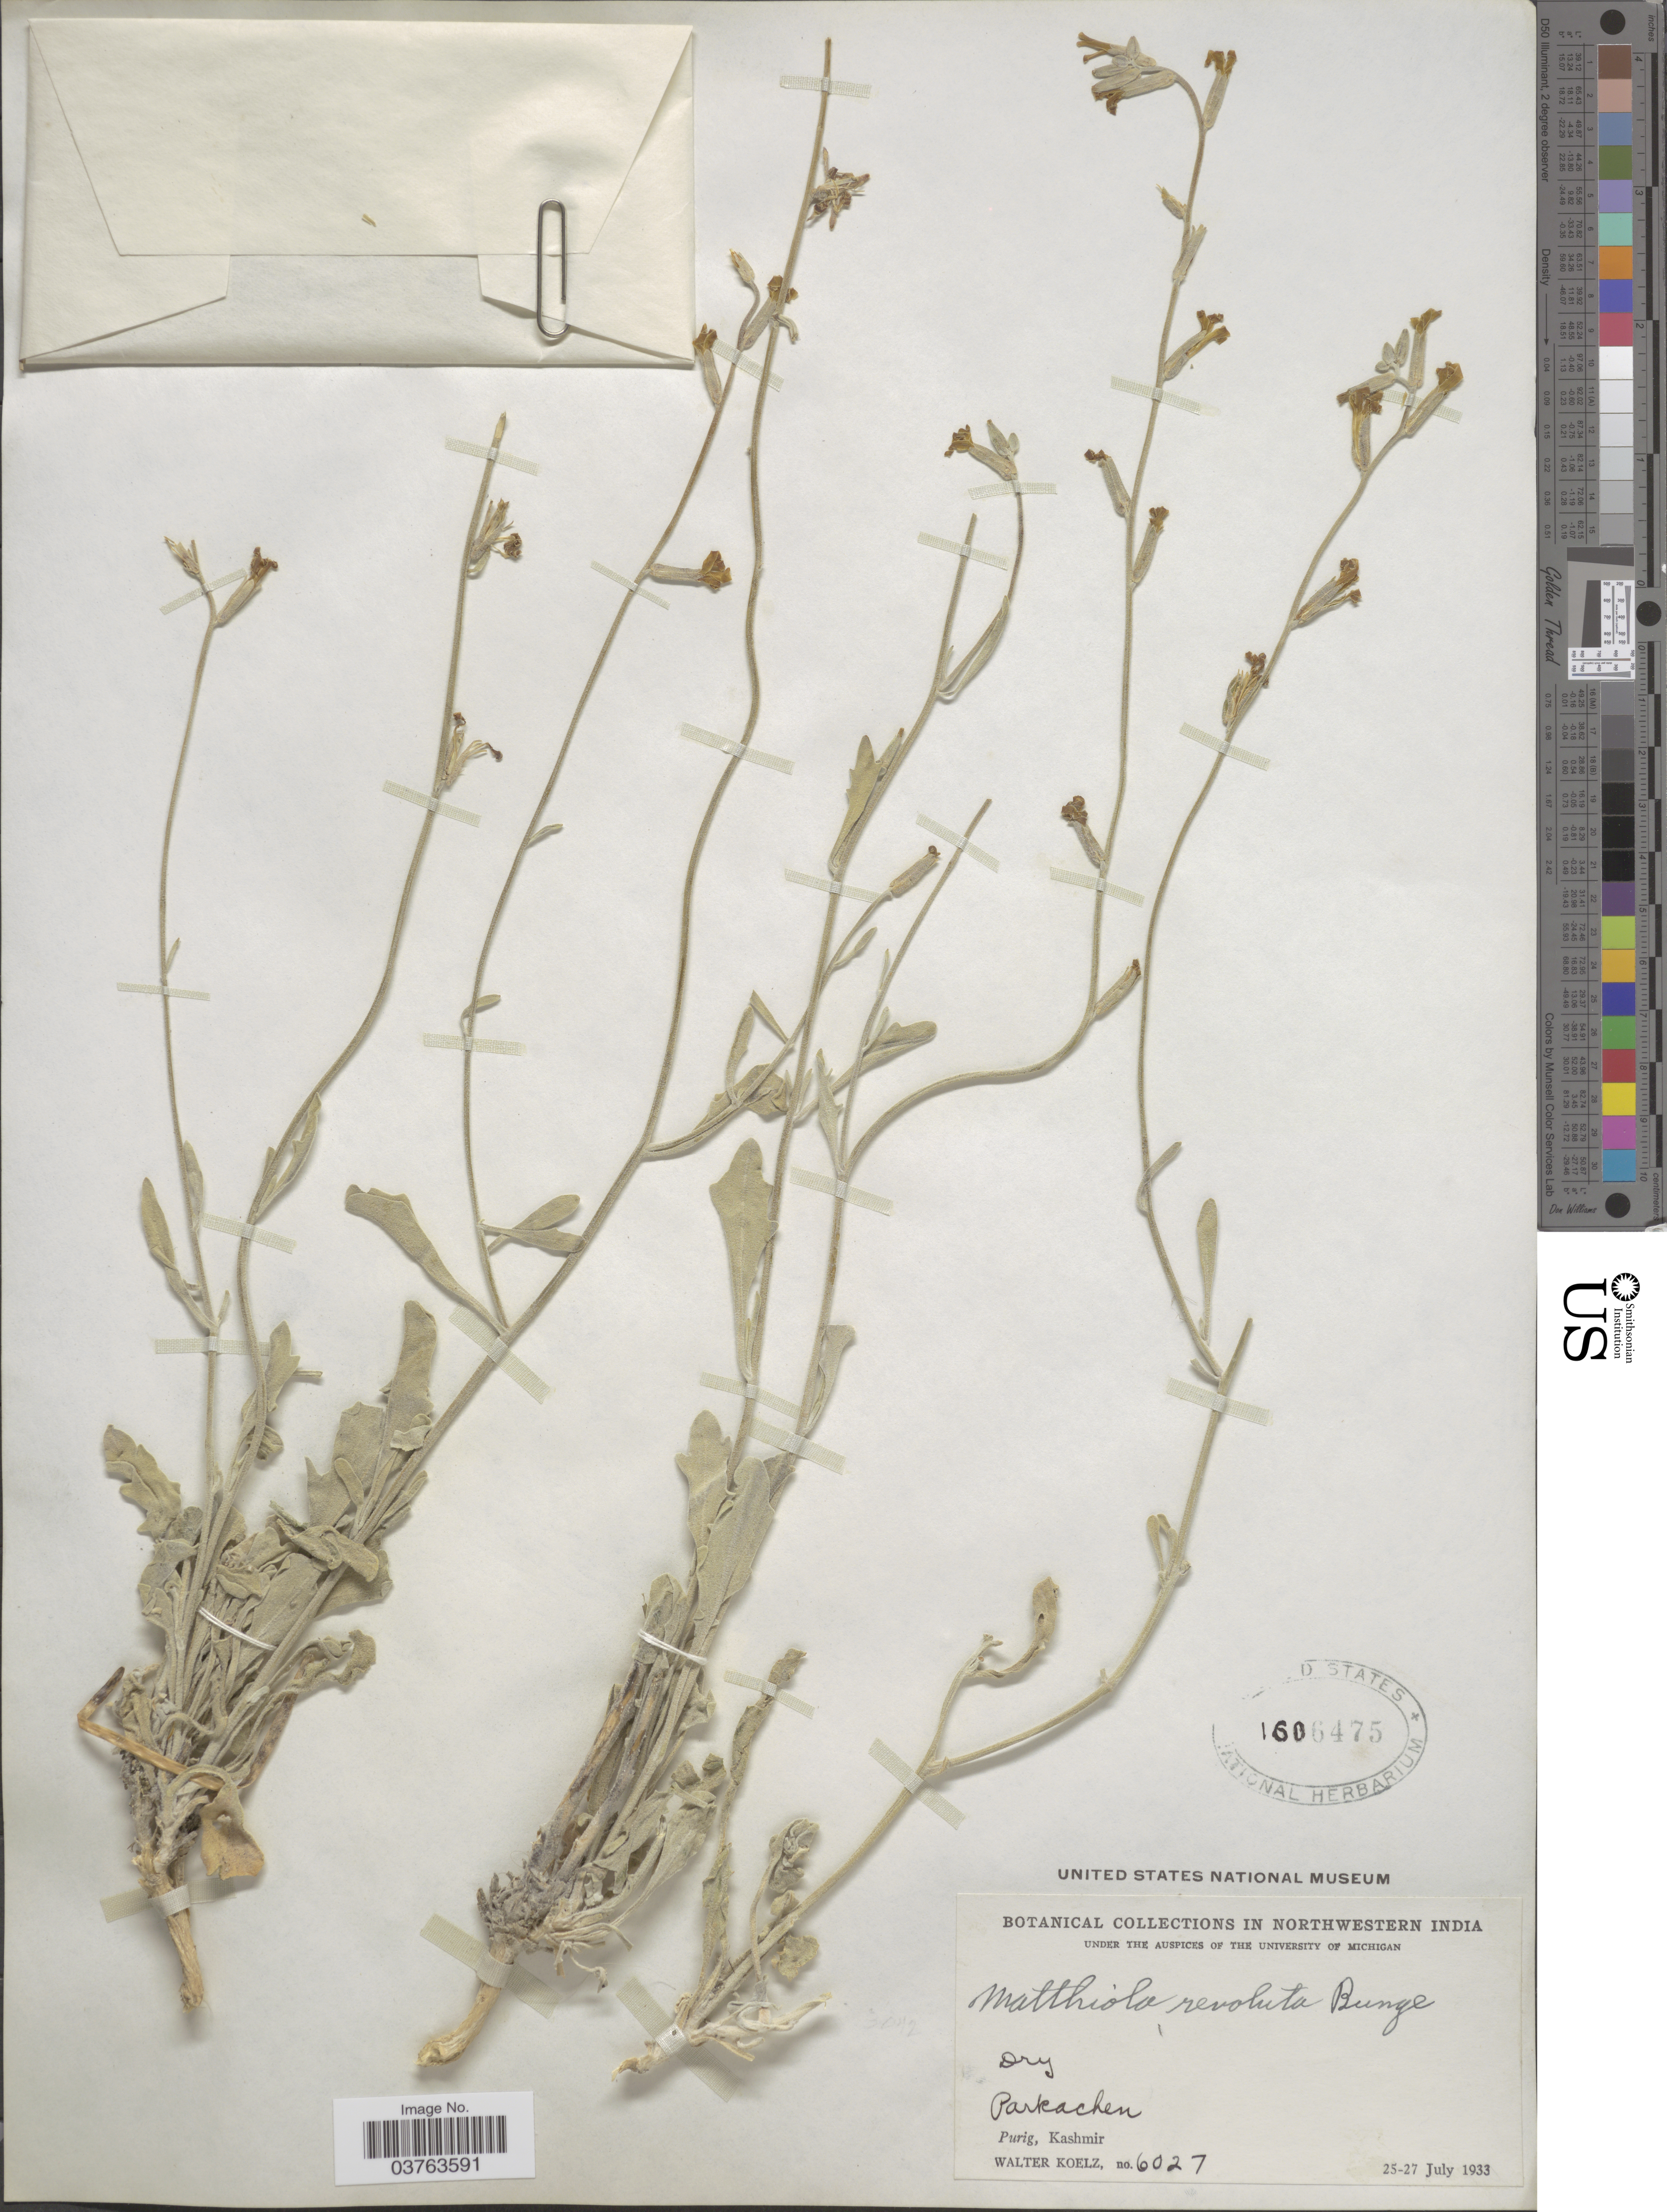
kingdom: Plantae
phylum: Tracheophyta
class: Magnoliopsida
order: Brassicales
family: Brassicaceae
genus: Matthiola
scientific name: Matthiola revoluta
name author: Bunge ex Boiss.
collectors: W. N. Koelz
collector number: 6027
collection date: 1933-07-25/1933-07-27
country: India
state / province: Jammu and Kashmir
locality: Northwestern India. Dry, Parkachen, Purig, Kashmir.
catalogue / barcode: US 1606475